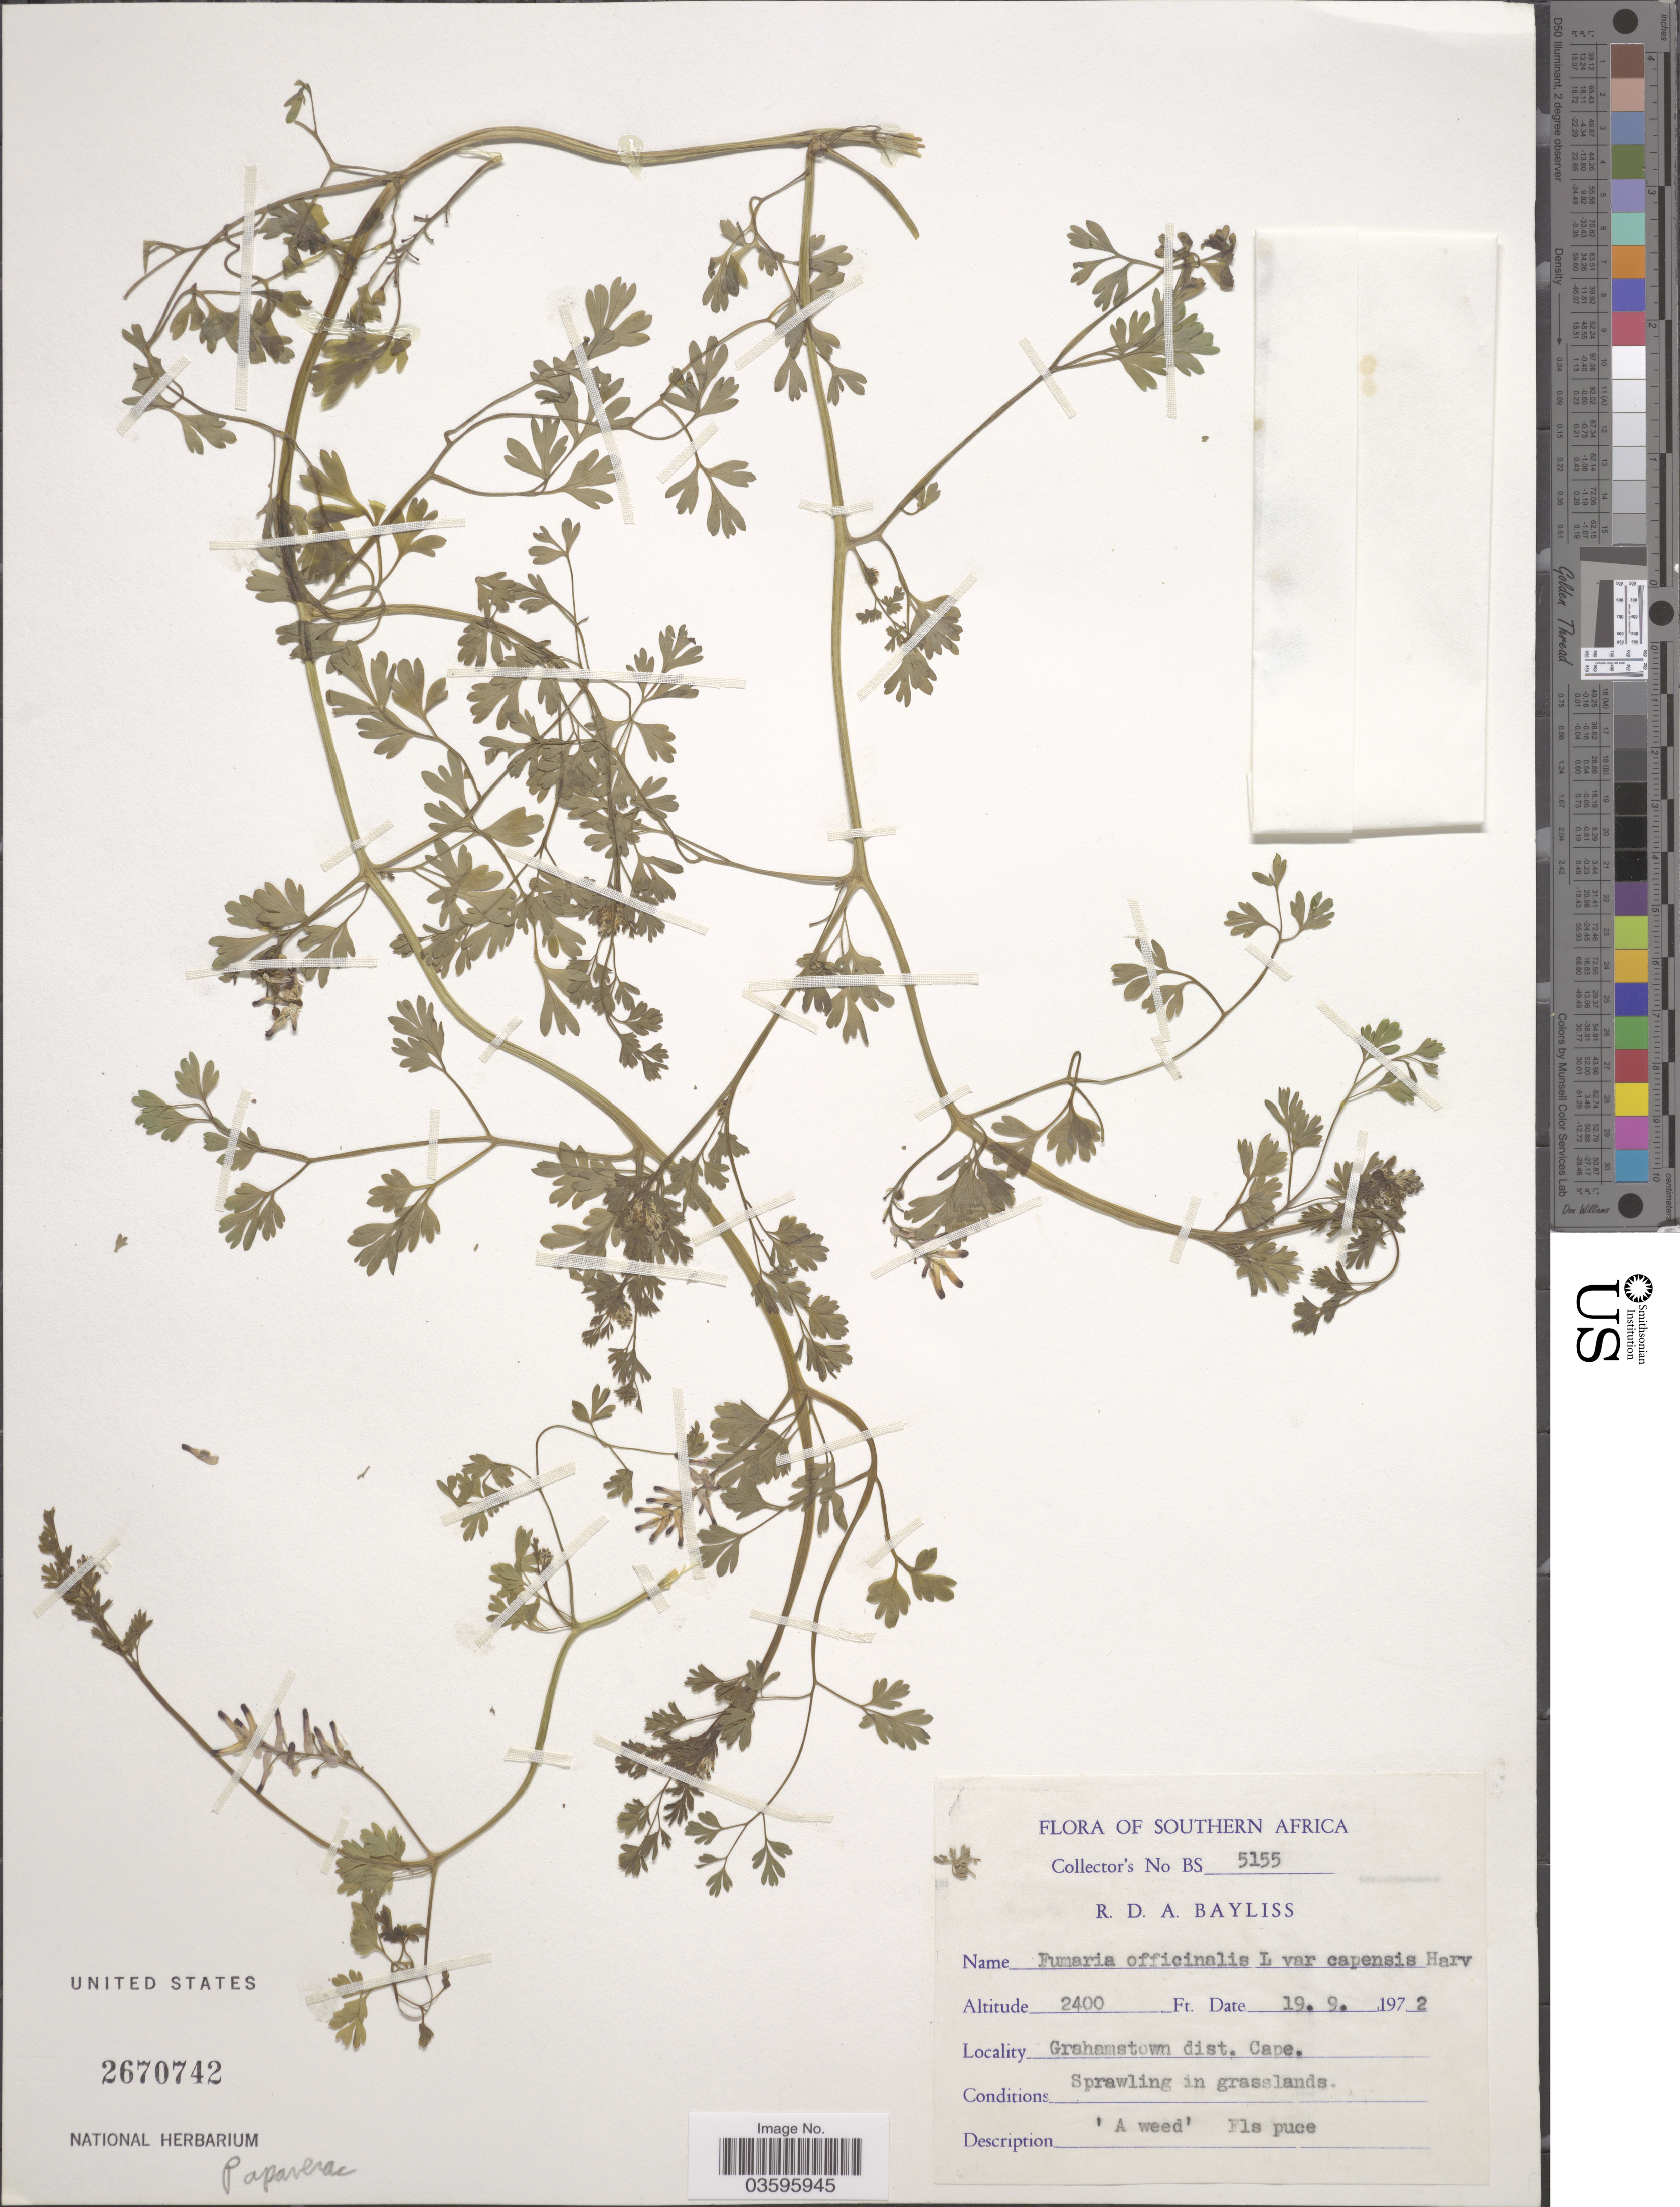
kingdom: Plantae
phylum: Tracheophyta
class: Magnoliopsida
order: Ranunculales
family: Papaveraceae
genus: Fumaria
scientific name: Fumaria officinalis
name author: L.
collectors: R. Bayliss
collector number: BS5155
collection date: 1972-09-19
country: South Africa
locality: Southern Africa. Grahamstown dist. Cape.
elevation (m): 732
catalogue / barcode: US 2670742